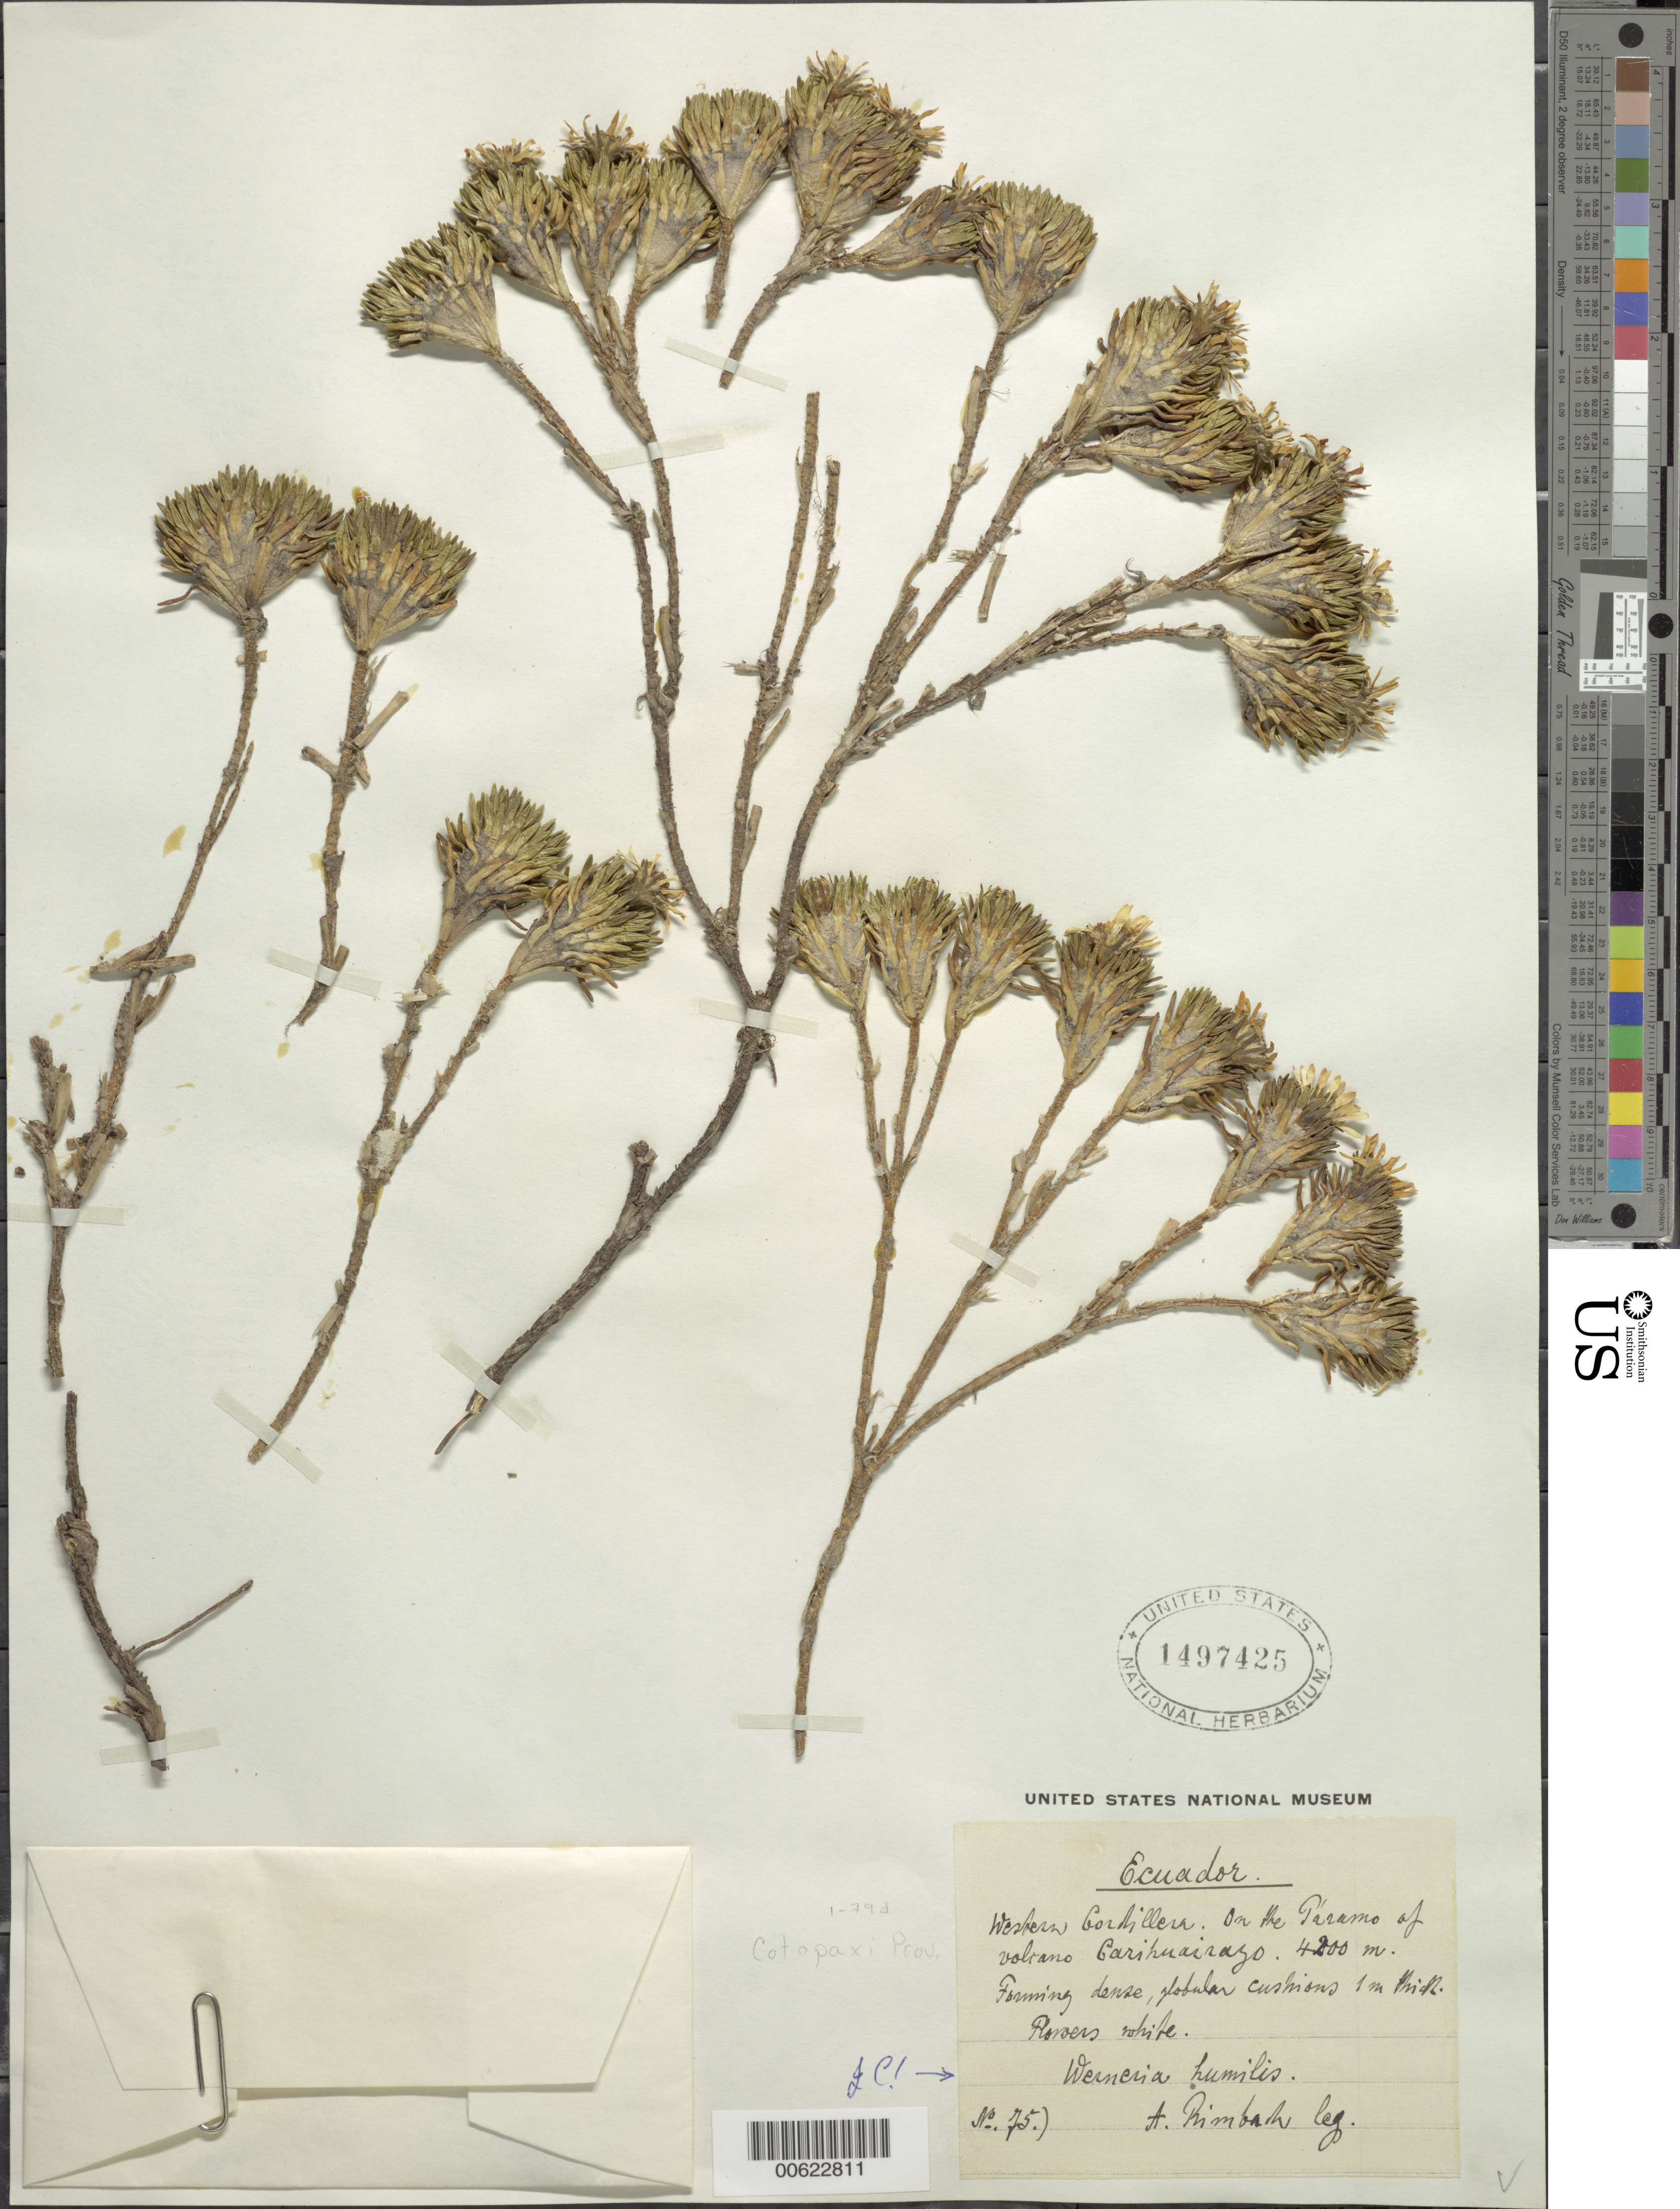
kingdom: Plantae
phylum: Tracheophyta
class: Magnoliopsida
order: Asterales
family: Asteraceae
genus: Xenophyllum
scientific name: Xenophyllum humile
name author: (Kunth) V.A. Funk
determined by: Funk, Vicki A., (BOT), Smithsonian Institution - National Museum of Natural History (UNITED STATES)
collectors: A. Rimbach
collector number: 75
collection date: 1929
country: Ecuador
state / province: Chimborazo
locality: Western Cordellera. Páramo of Volcán Carihuairazo.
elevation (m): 4200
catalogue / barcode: US 1497425